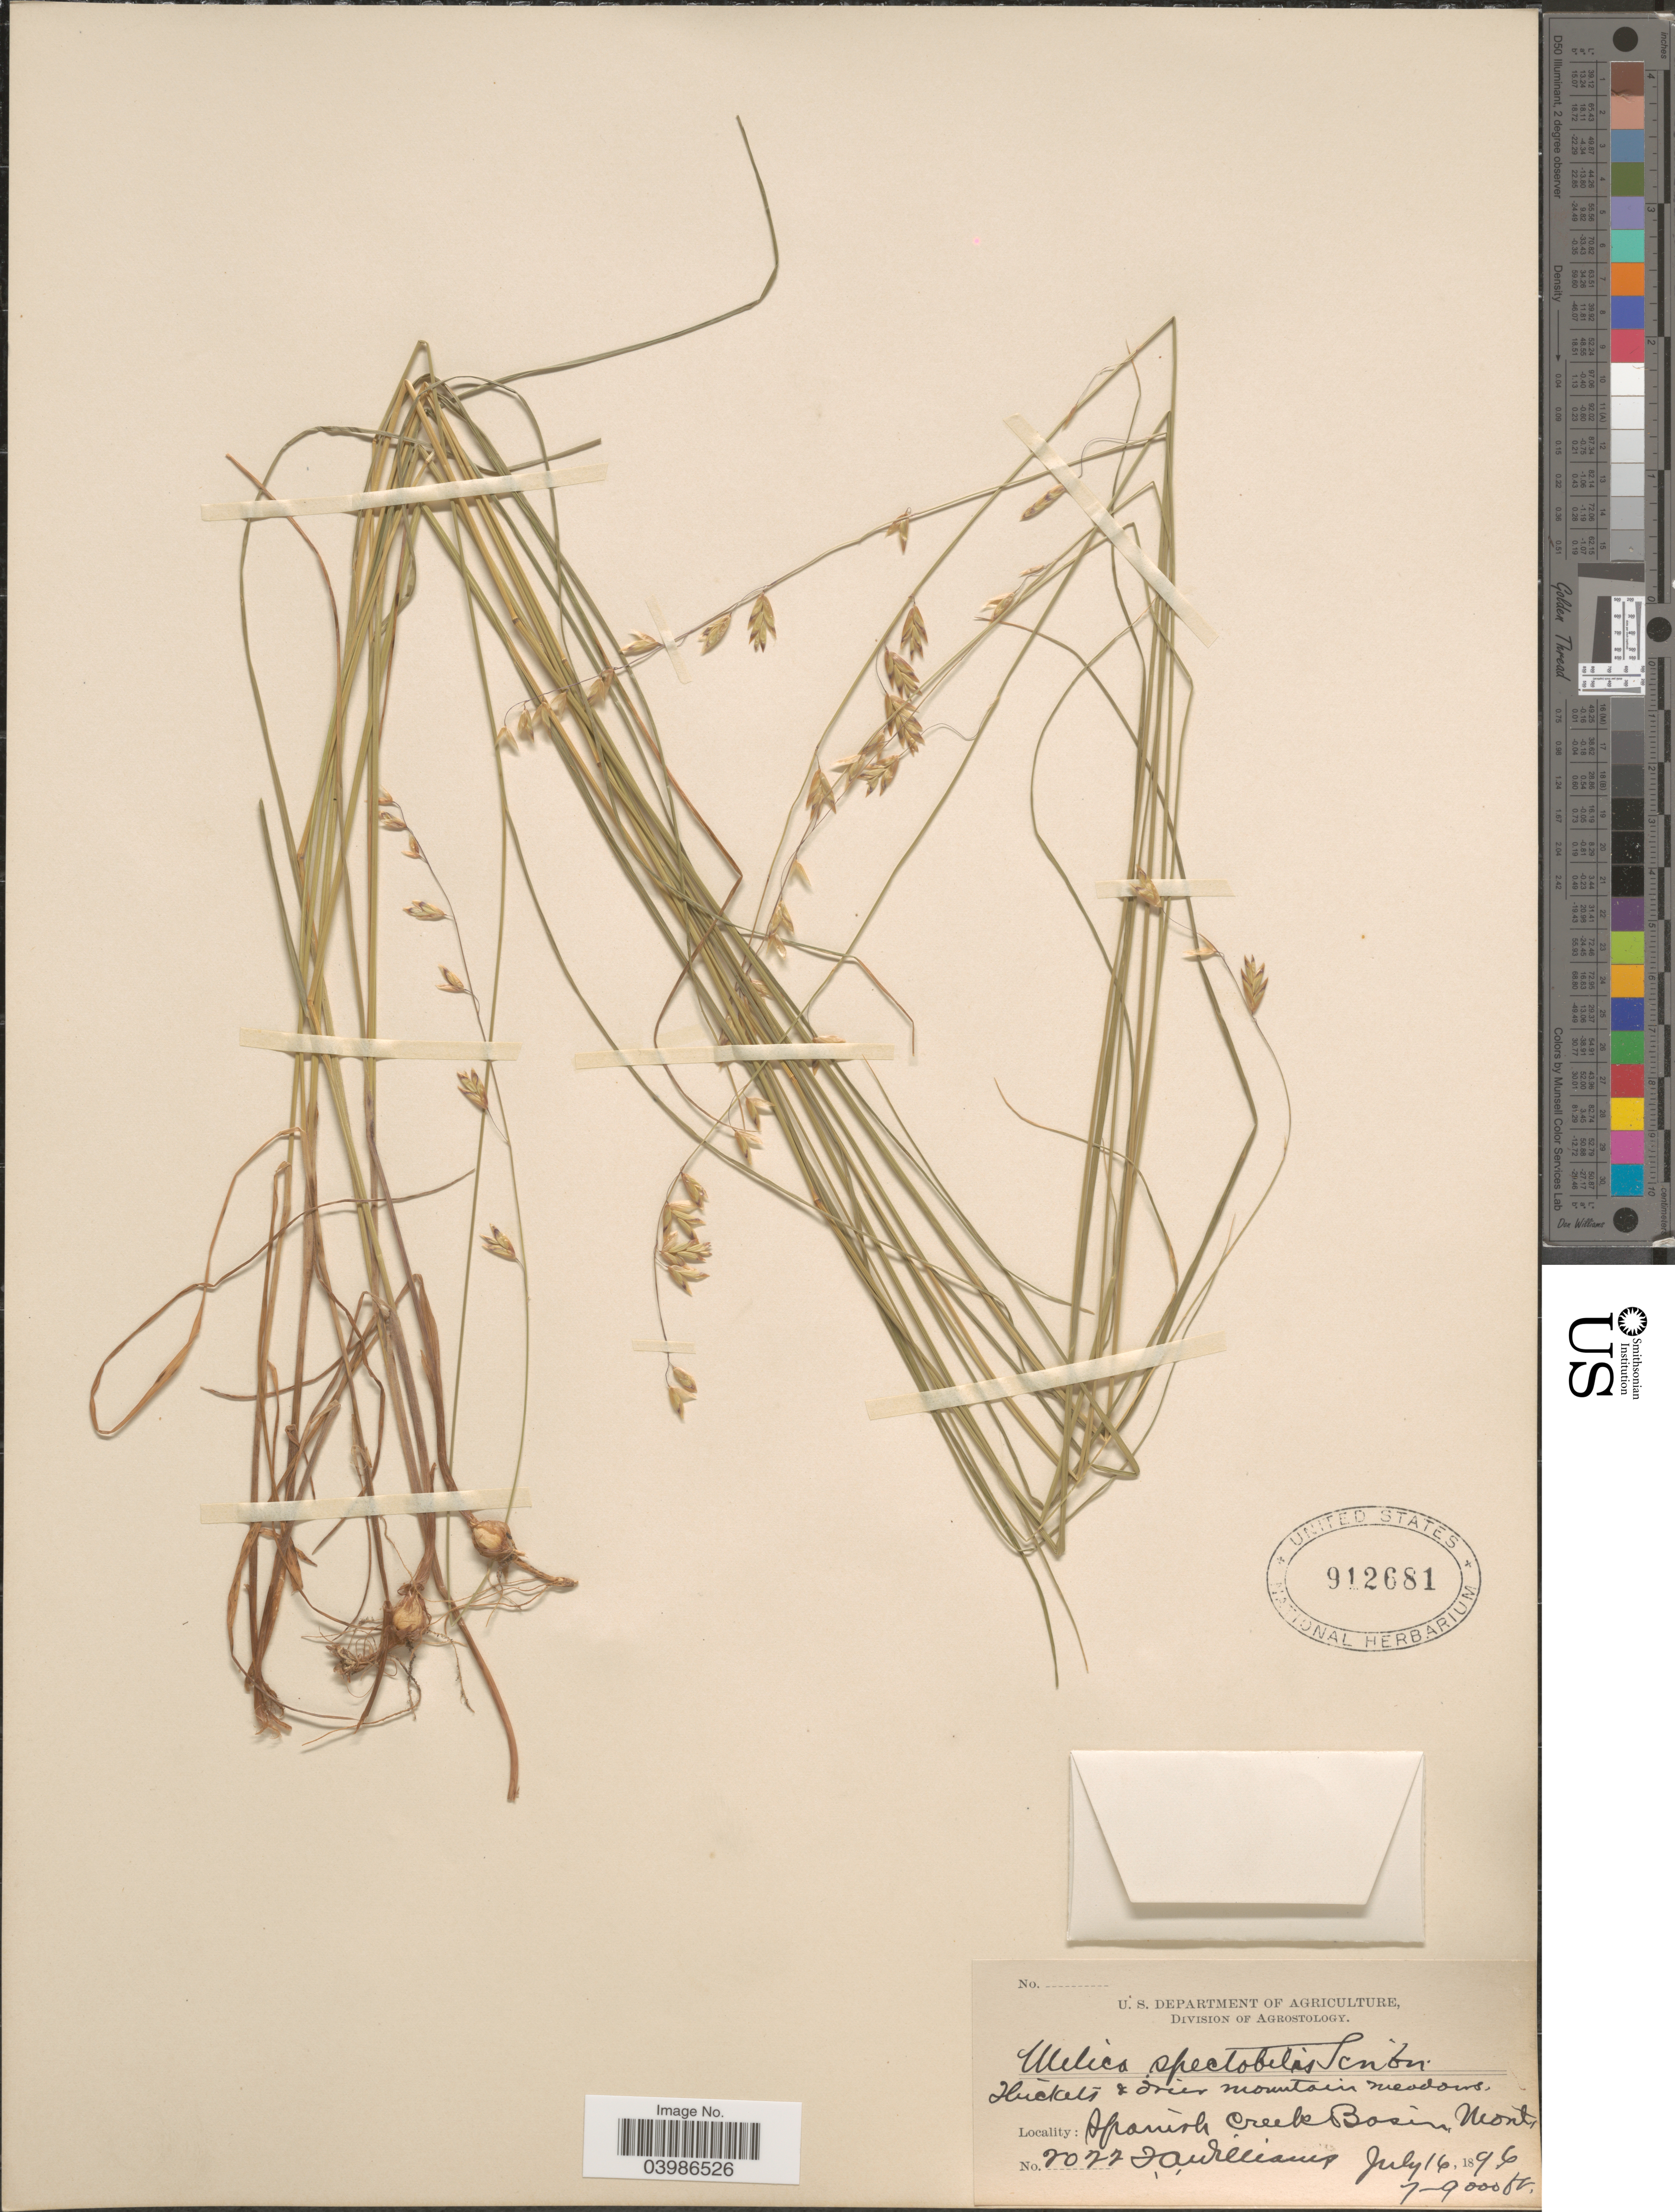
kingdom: Plantae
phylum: Tracheophyta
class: Liliopsida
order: Poales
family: Poaceae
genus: Melica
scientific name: Melica spectabilis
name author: Scribn.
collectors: T. A. Williams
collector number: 2022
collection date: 1896-07-16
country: United States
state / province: Montana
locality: Spanish Creek Basin.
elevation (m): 2134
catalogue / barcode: US 912681